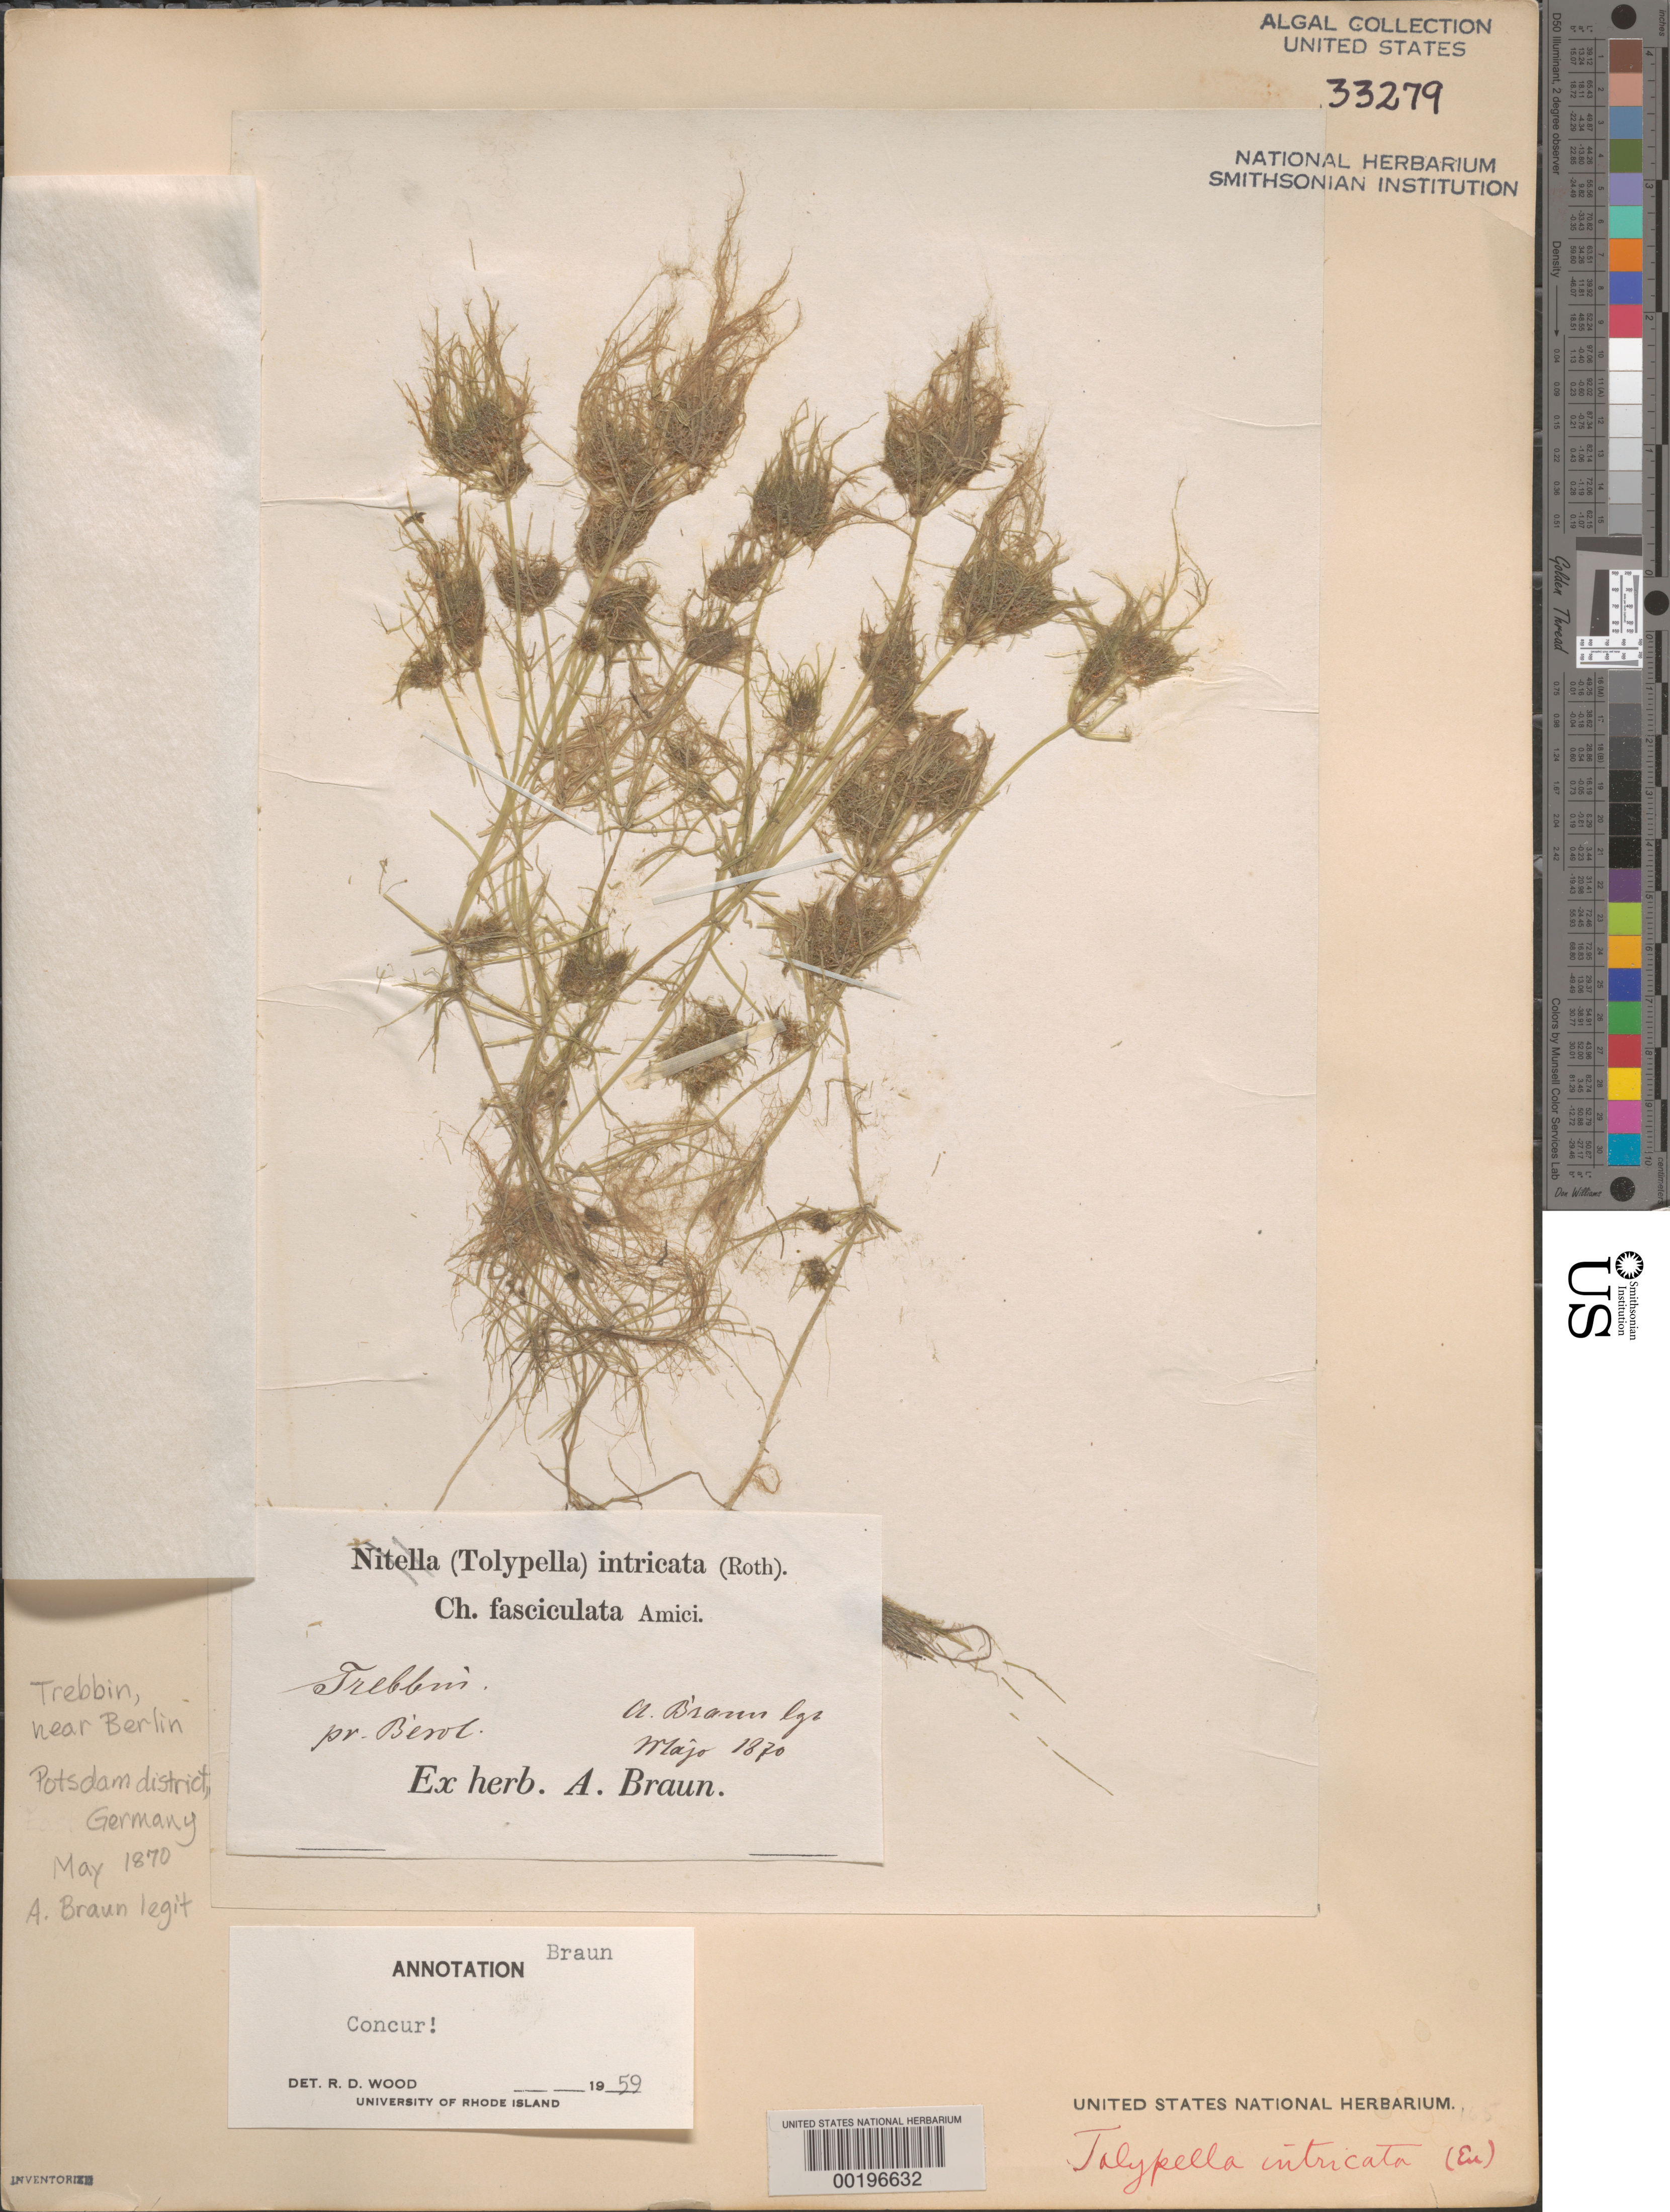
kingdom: Plantae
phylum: Charophyta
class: Charophyceae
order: Charales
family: Characeae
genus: Tolypella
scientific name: Tolypella intricata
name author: (Trentepohl in Roth) Leonhardi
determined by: Wood, R. D.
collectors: A. Braun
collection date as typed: May 1870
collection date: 1870-05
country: Germany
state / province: Brandenburg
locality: Trebbin, near Berlin (Berol.)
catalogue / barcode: US 33279